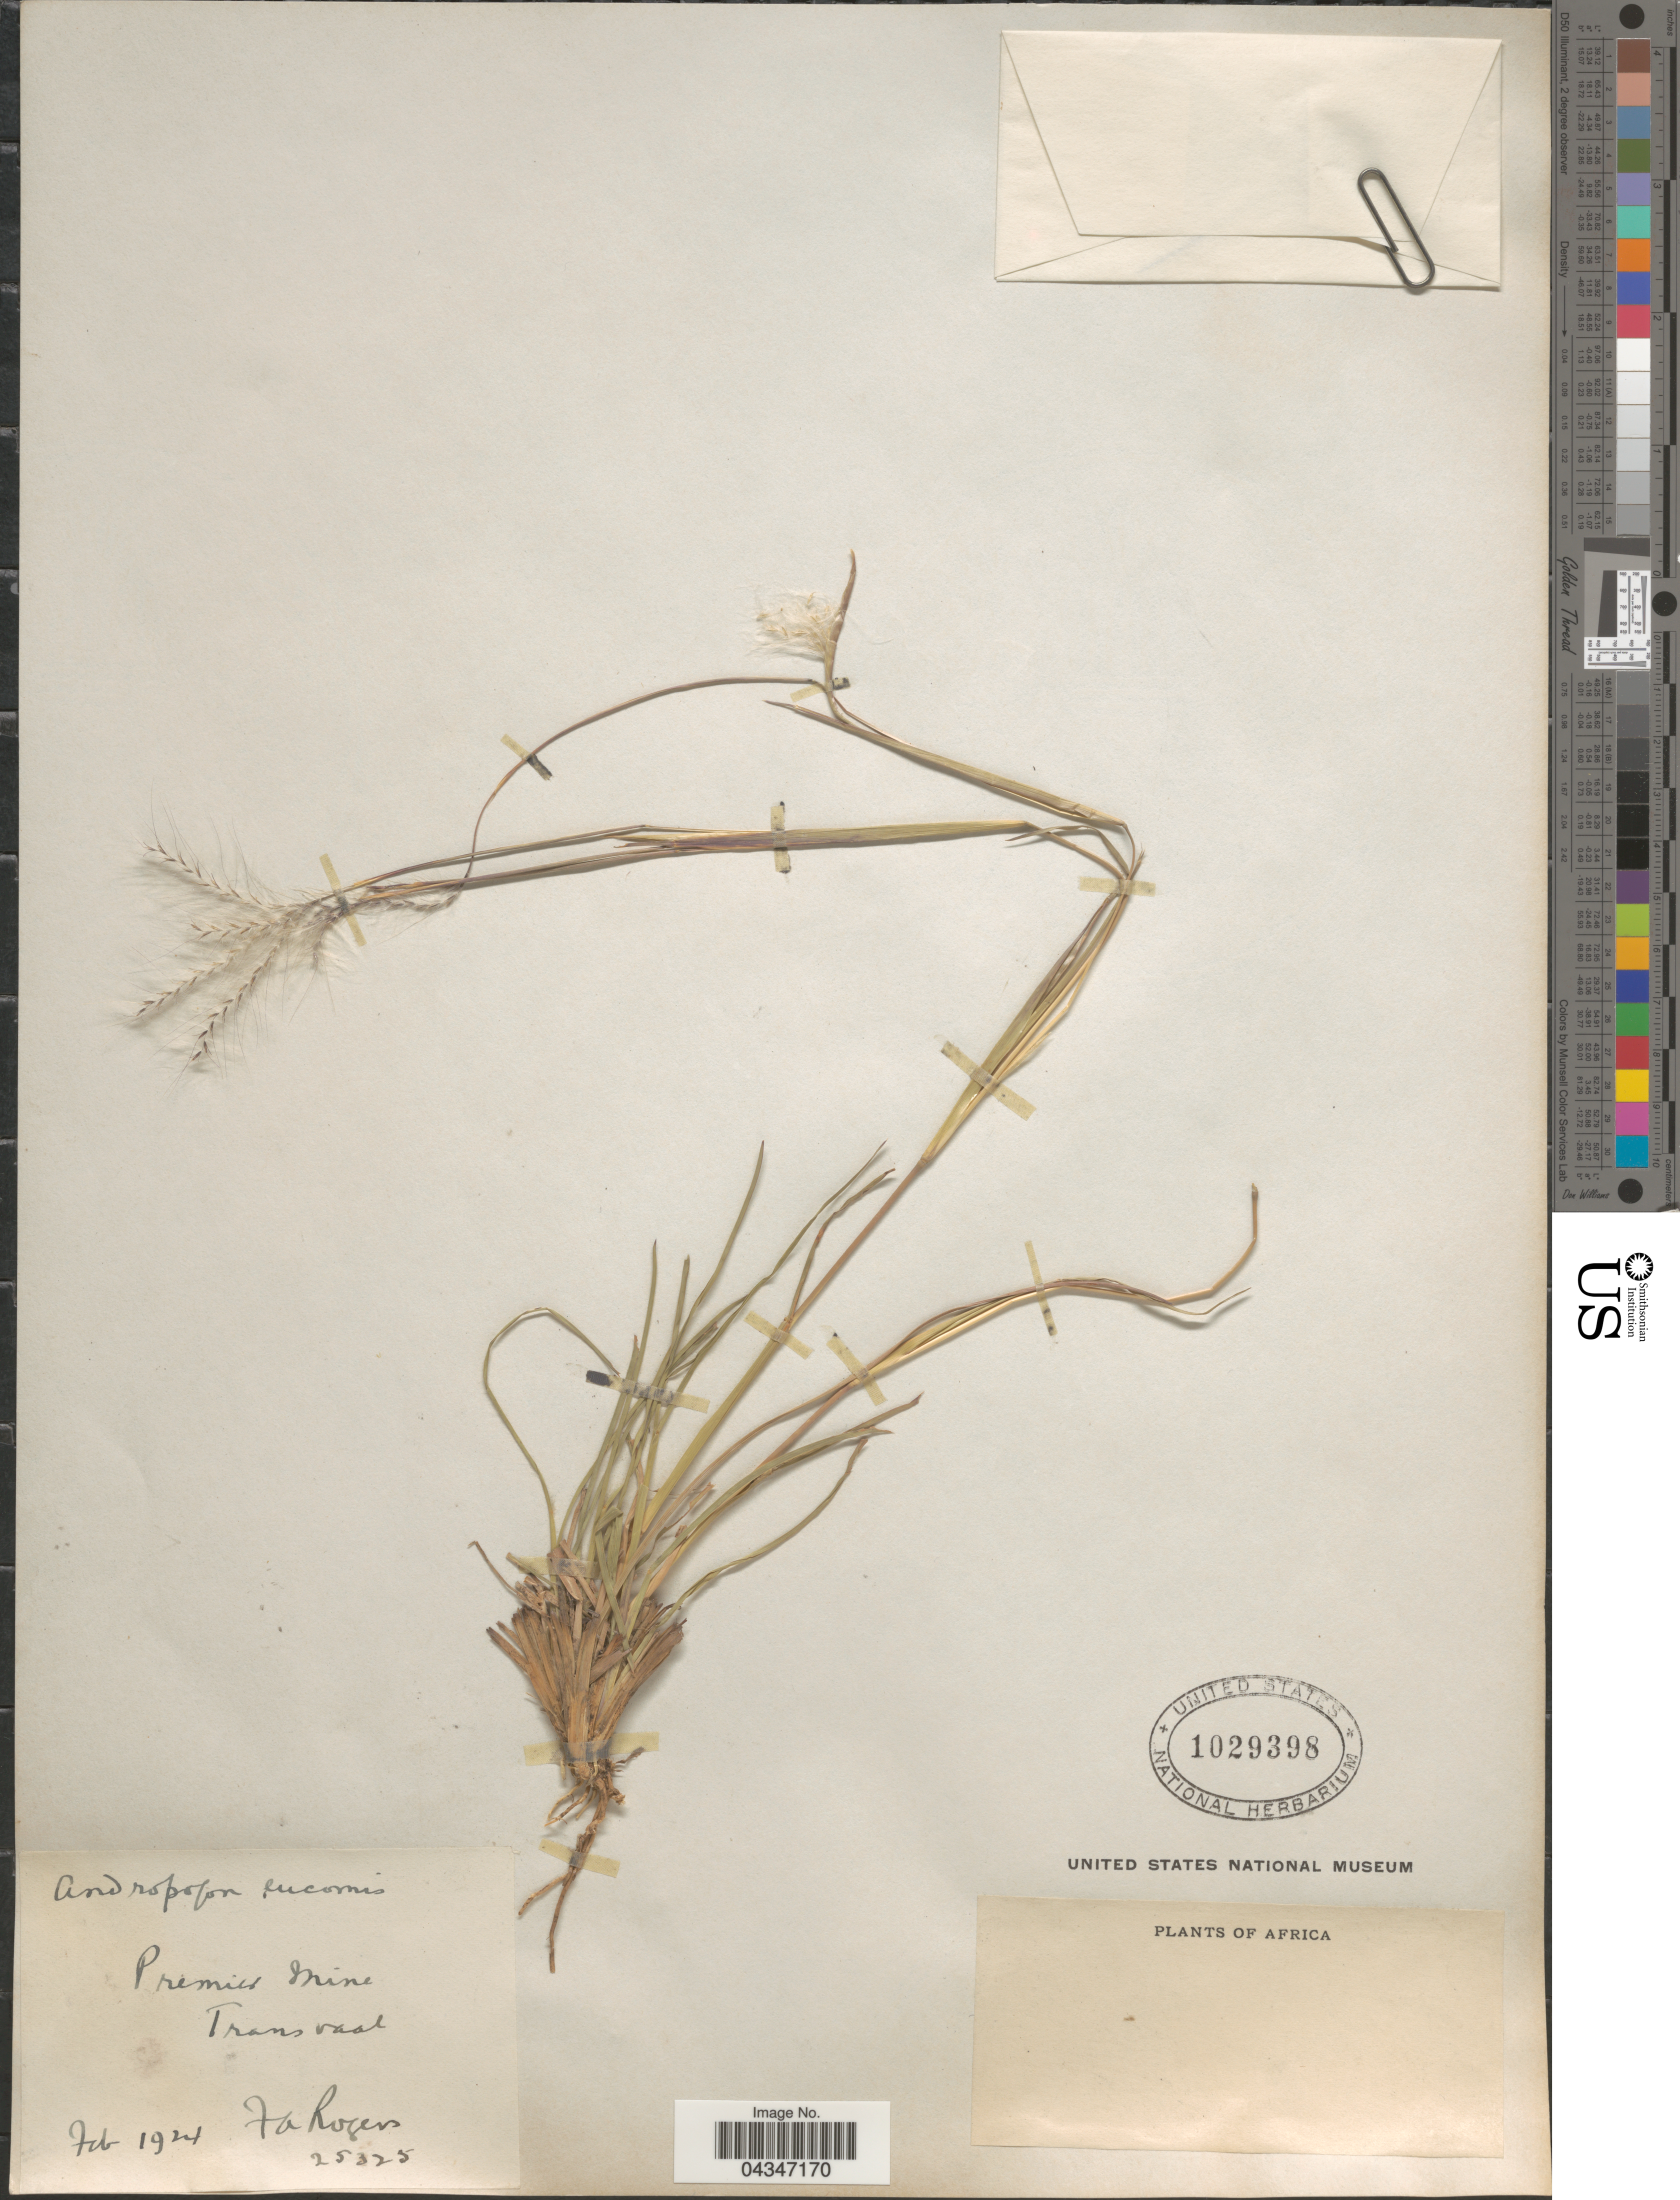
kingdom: Plantae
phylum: Tracheophyta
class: Liliopsida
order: Poales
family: Poaceae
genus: Andropogon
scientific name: Andropogon eucomus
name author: Nees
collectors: F. A. Rogers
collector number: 25325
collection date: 1924-02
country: South Africa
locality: Premier Mine. Transvaal.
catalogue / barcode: US 1029398